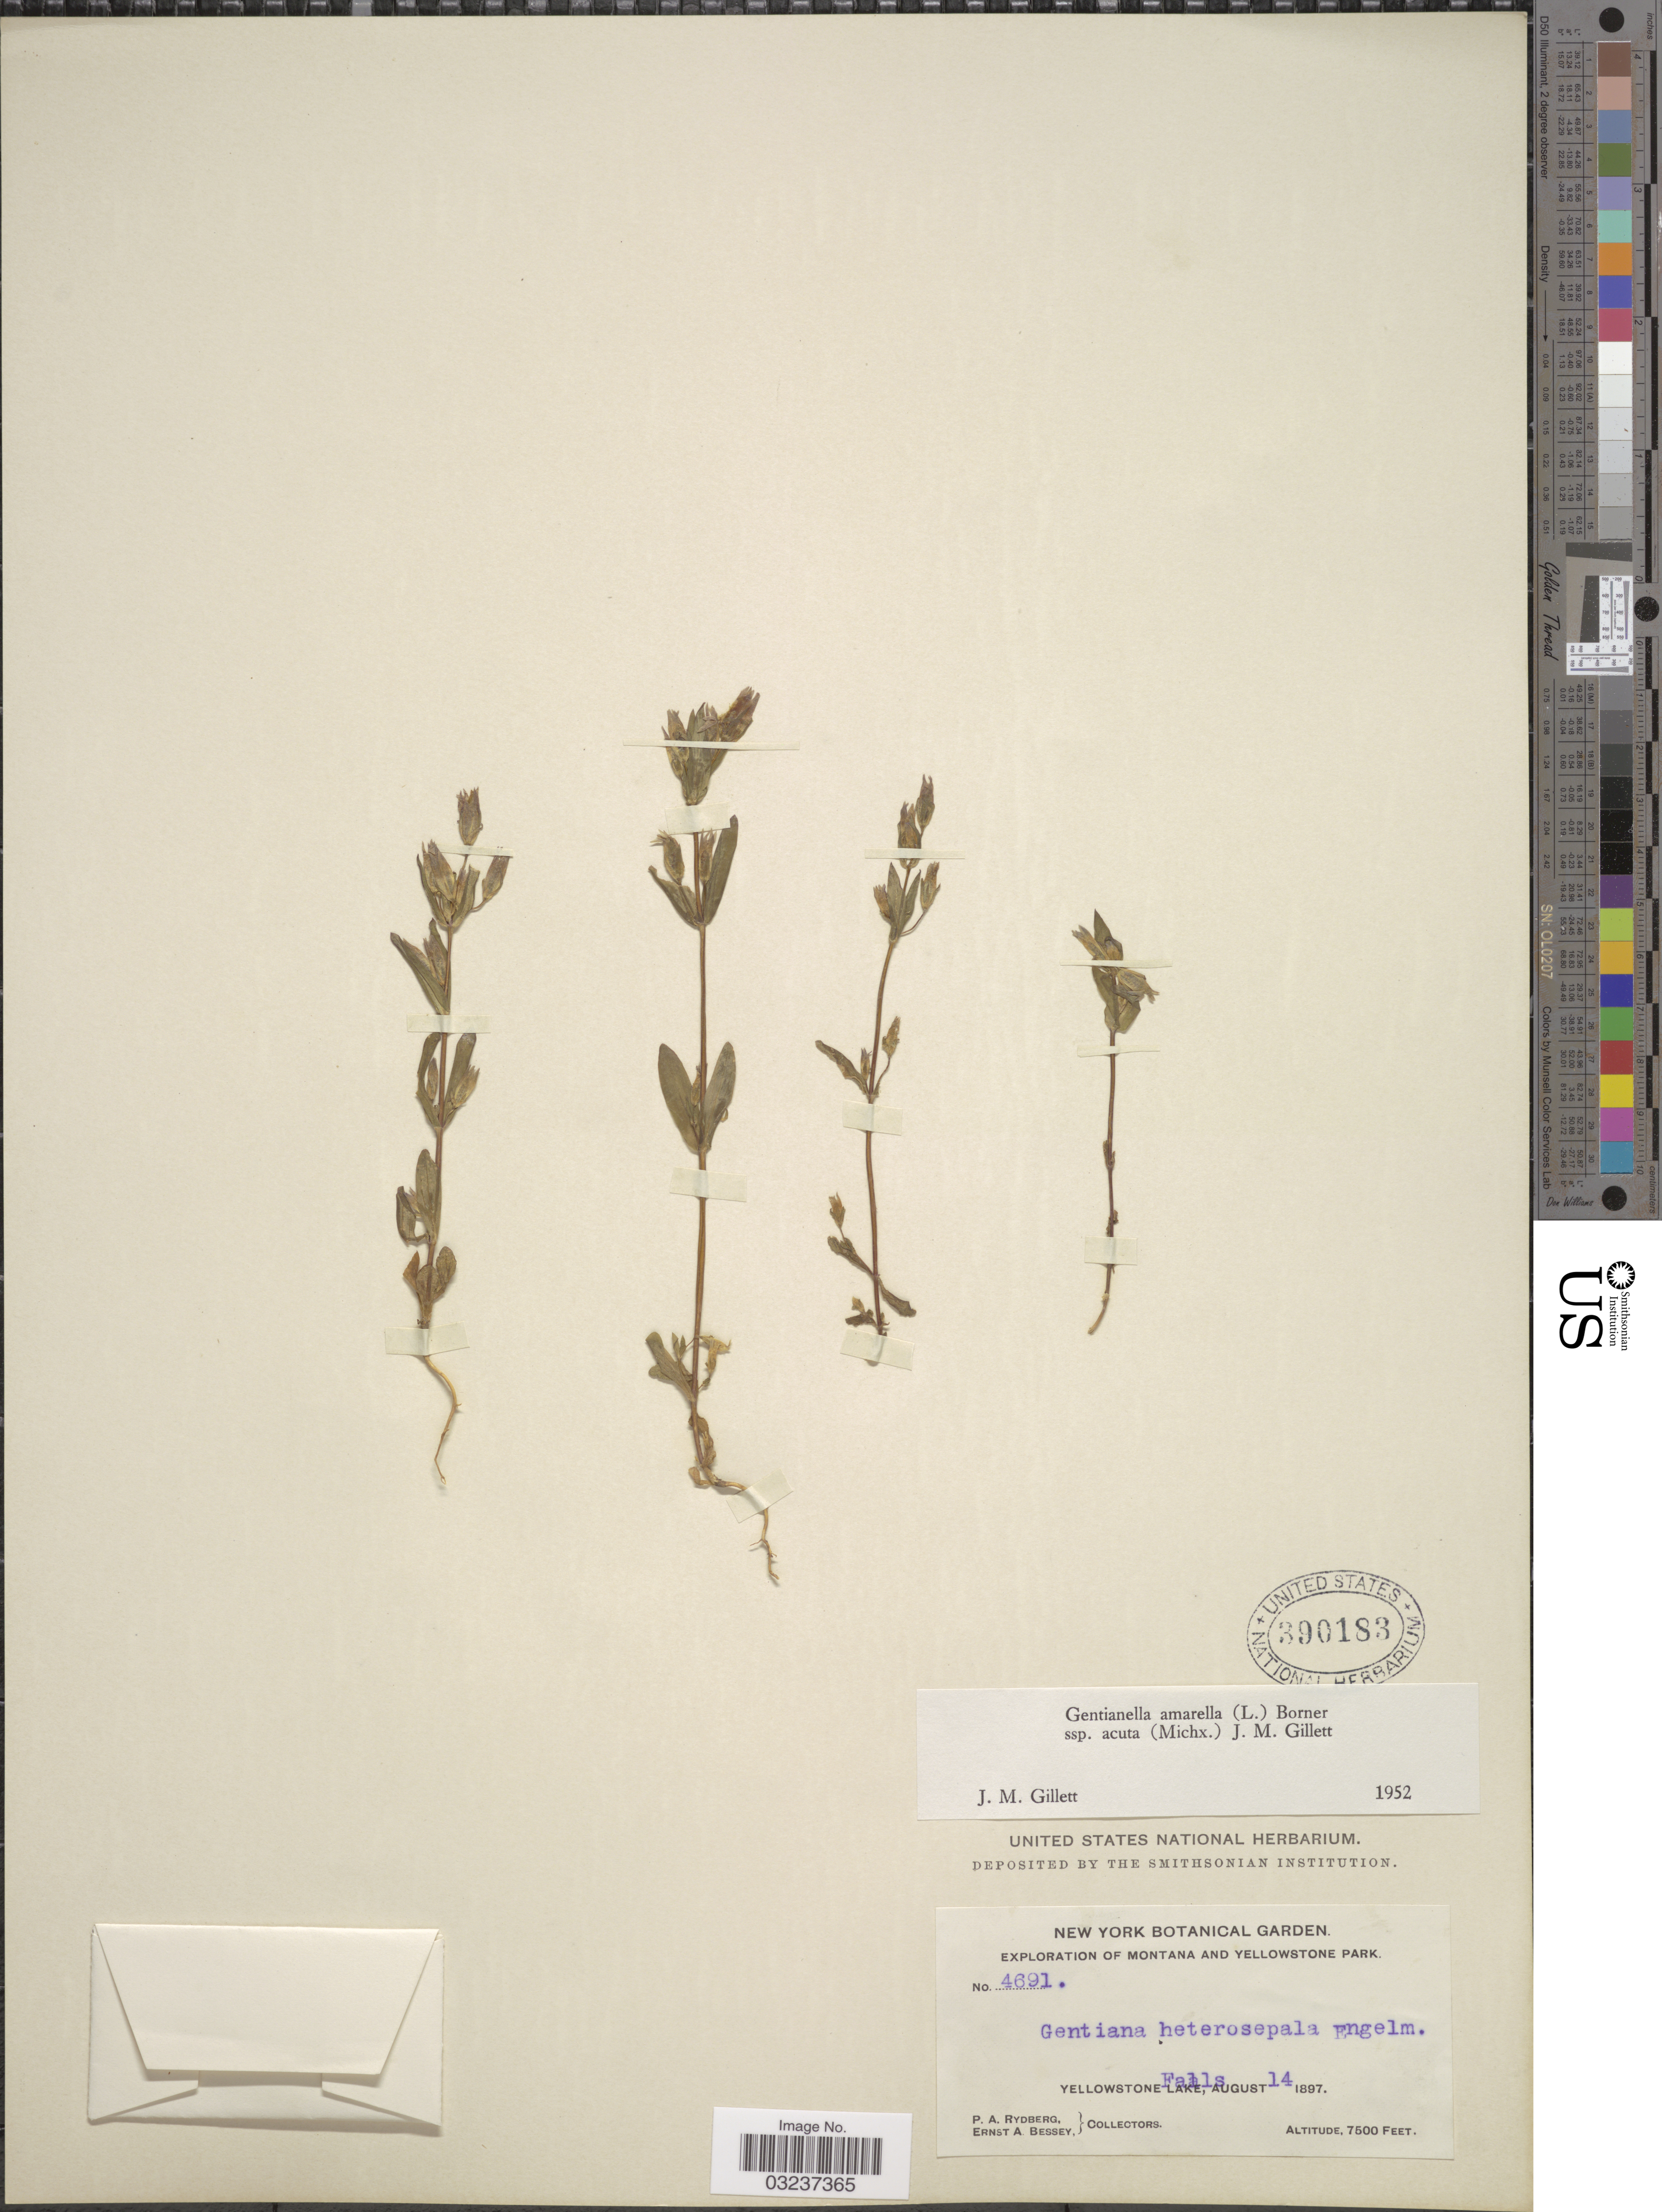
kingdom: Plantae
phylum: Tracheophyta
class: Magnoliopsida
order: Gentianales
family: Gentianaceae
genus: Gentianella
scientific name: Gentianella amarella subsp. acuta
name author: (Michx.) J.M. Gillett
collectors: P. A. Rydberg & E. A. Bessey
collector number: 4691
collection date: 1897-08-14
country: United States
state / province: Wyoming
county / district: Park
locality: Yellowstone Park. Yellowstone Falls.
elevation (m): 2286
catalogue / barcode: US 390183